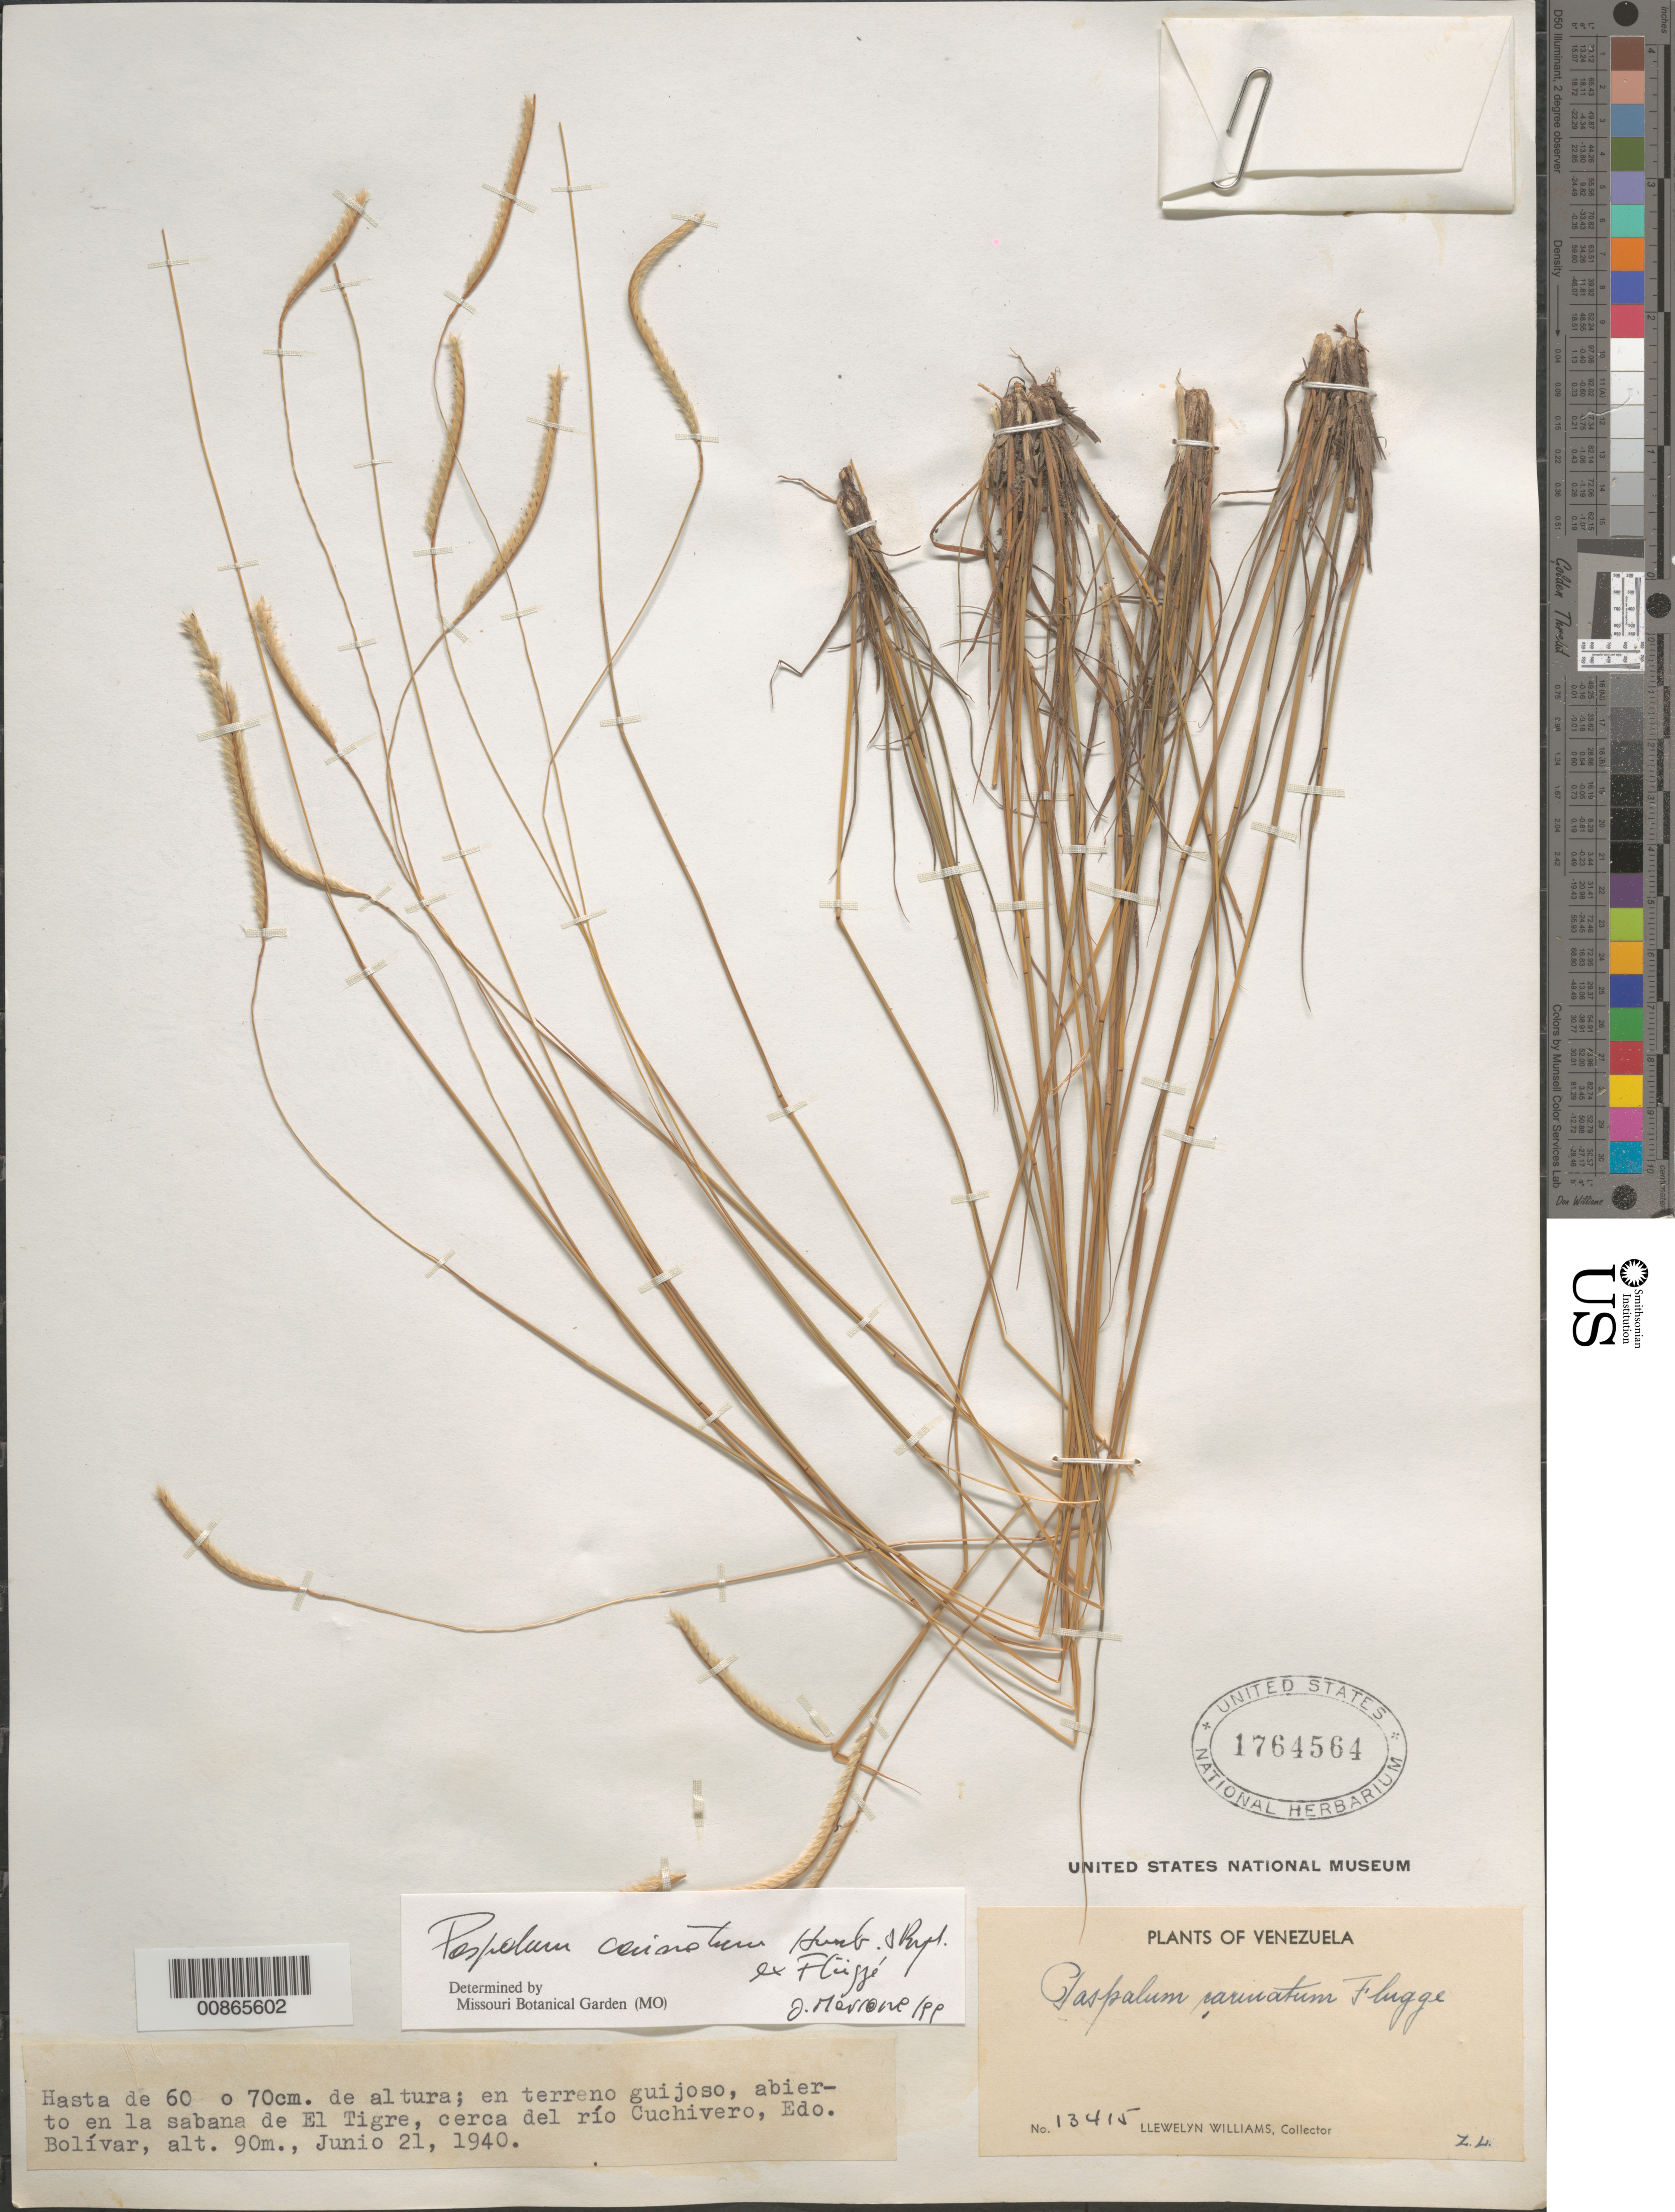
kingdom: Plantae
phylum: Tracheophyta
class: Liliopsida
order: Poales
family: Poaceae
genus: Paspalum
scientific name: Paspalum carinatum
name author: Humb. & Bonpl. ex Flüggé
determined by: Morrone, O. N., (SI), Instituto de Botánica Darwinion (Argentina)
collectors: Ll. Williams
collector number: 13415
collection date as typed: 21-Jun-40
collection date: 1940-06-21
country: Venezuela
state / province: Bolívar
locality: El Tigre, cerca de El Río Cuchivero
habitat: Terreno guijoso, abierto en la sabana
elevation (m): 90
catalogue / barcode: US 1764564